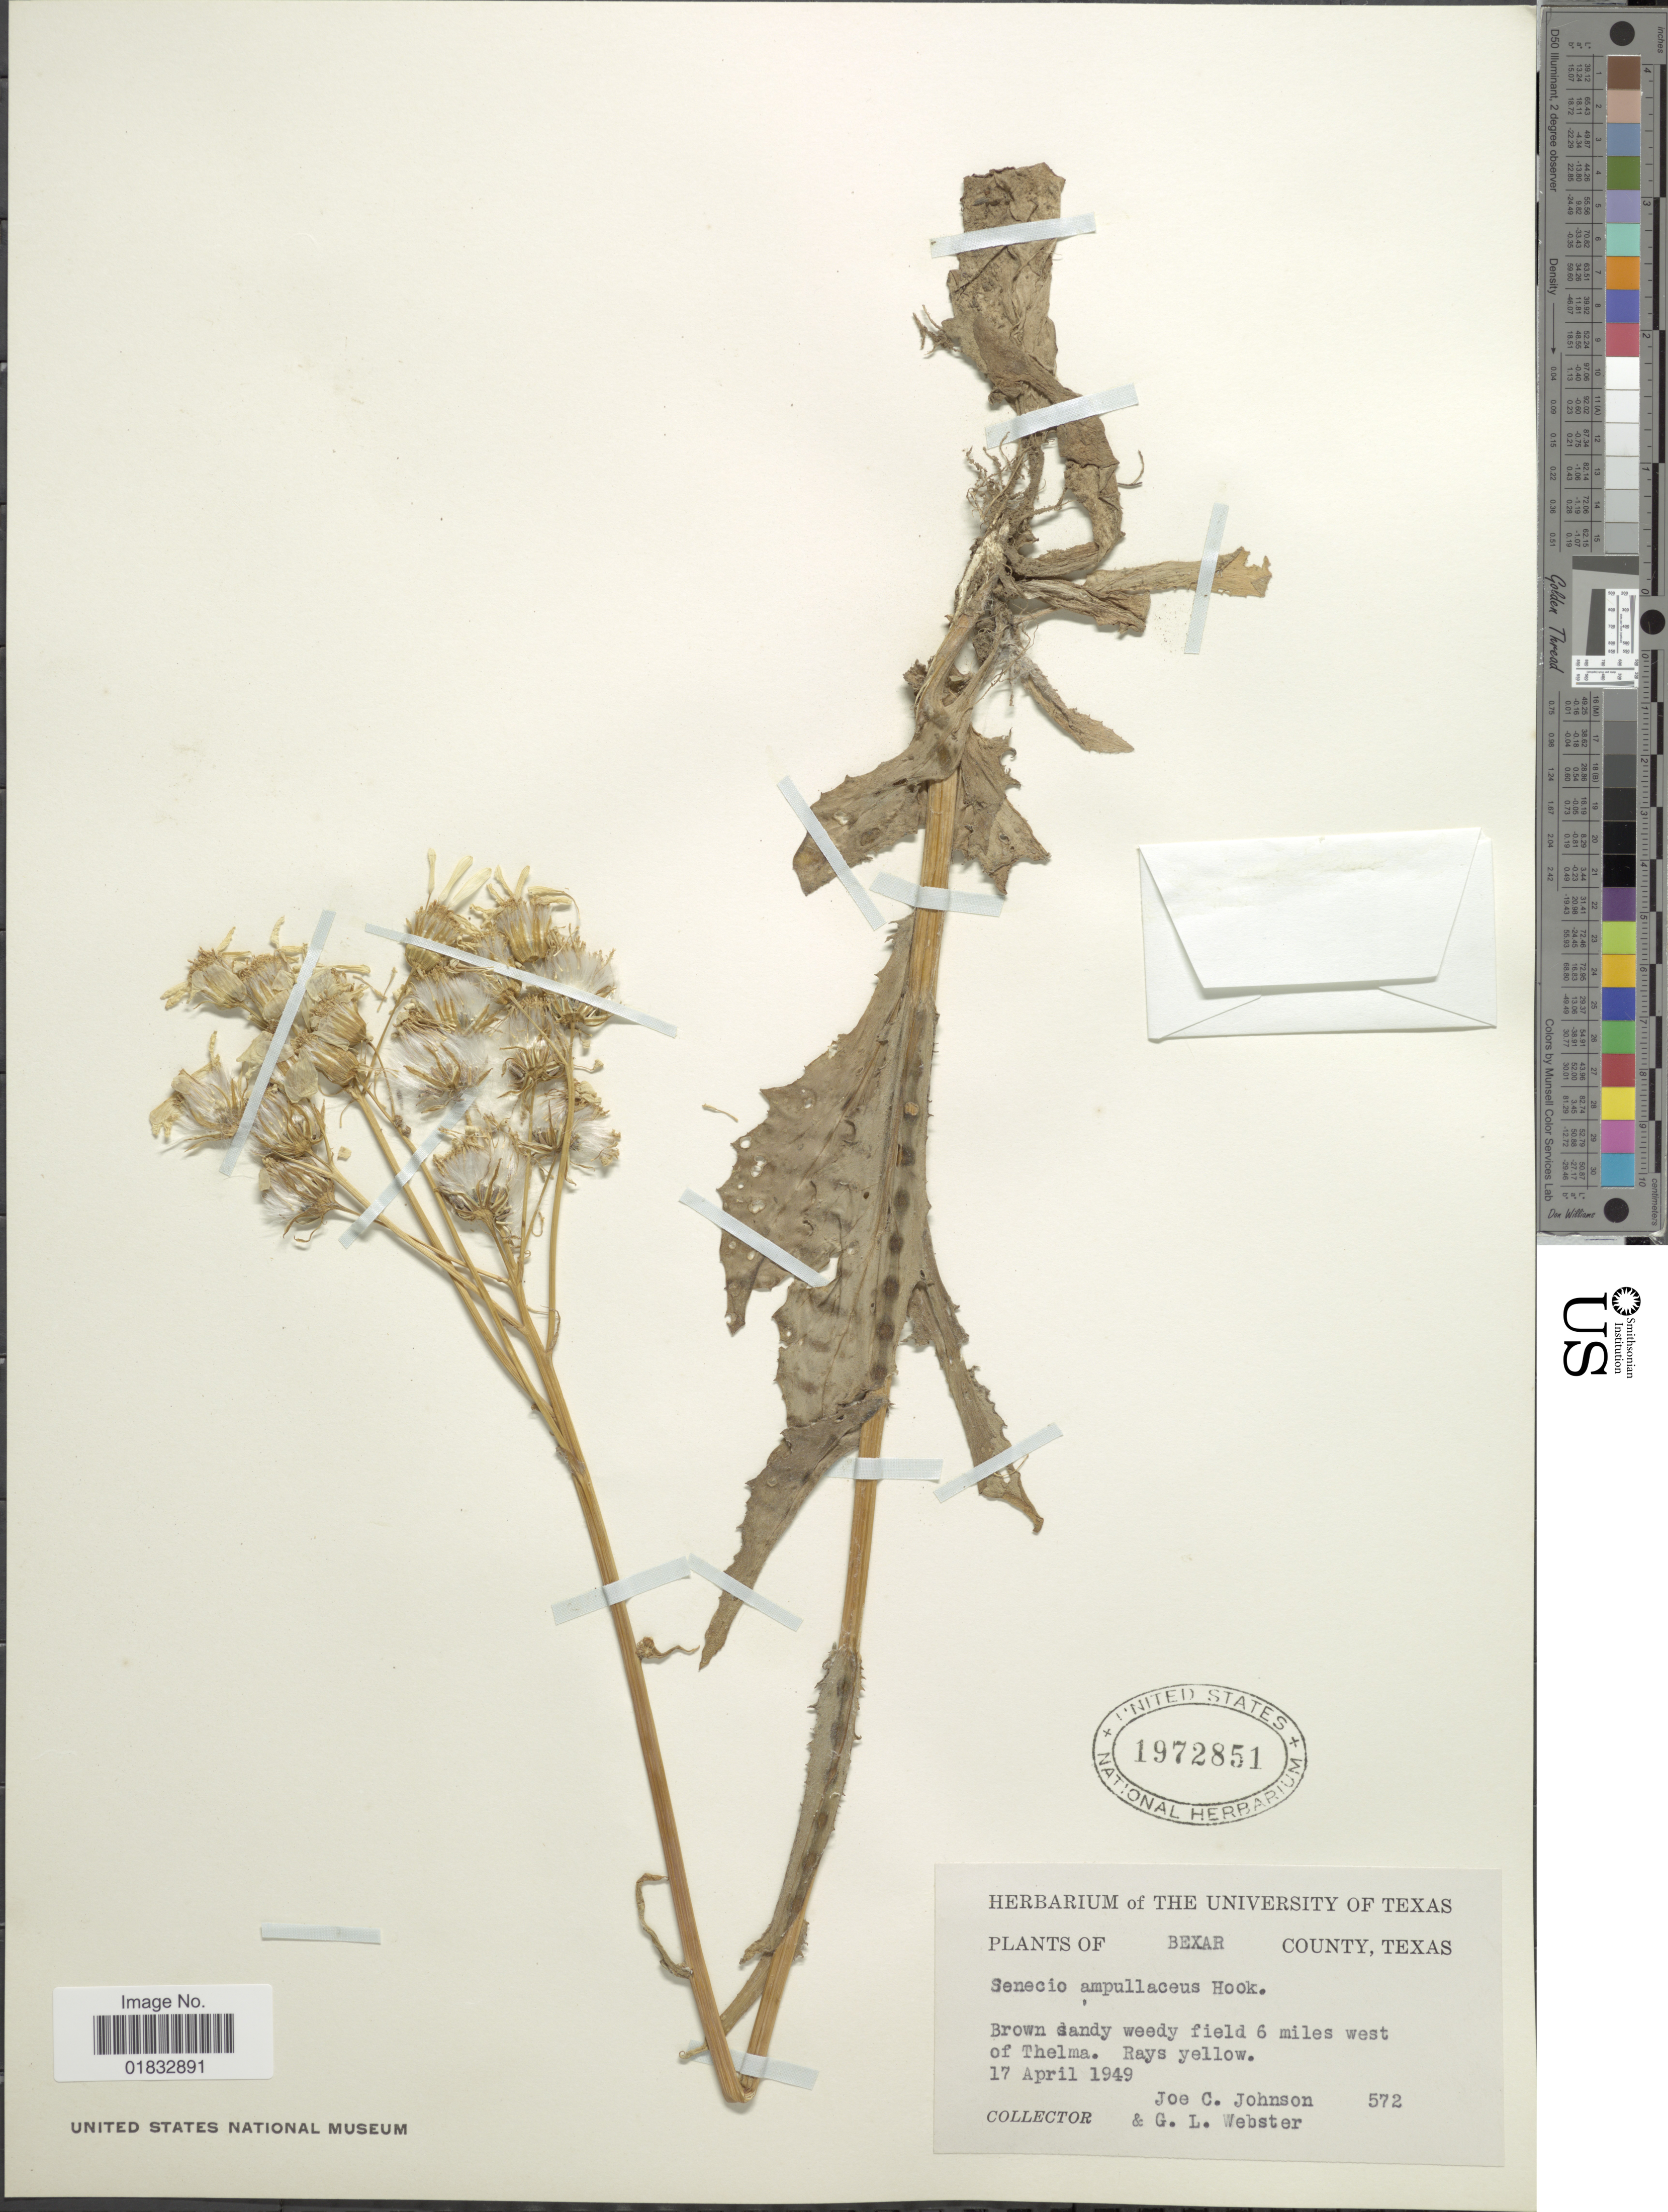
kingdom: Plantae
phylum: Tracheophyta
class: Magnoliopsida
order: Asterales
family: Asteraceae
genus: Senecio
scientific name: Senecio ampullaceus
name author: Hook.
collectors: J. C. Johnson & G. Webtser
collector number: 572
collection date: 1949-04-17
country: United States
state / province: Texas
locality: Bexar County, Brown sandy weedy field 6 miles west of Thelma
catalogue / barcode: US 1972851